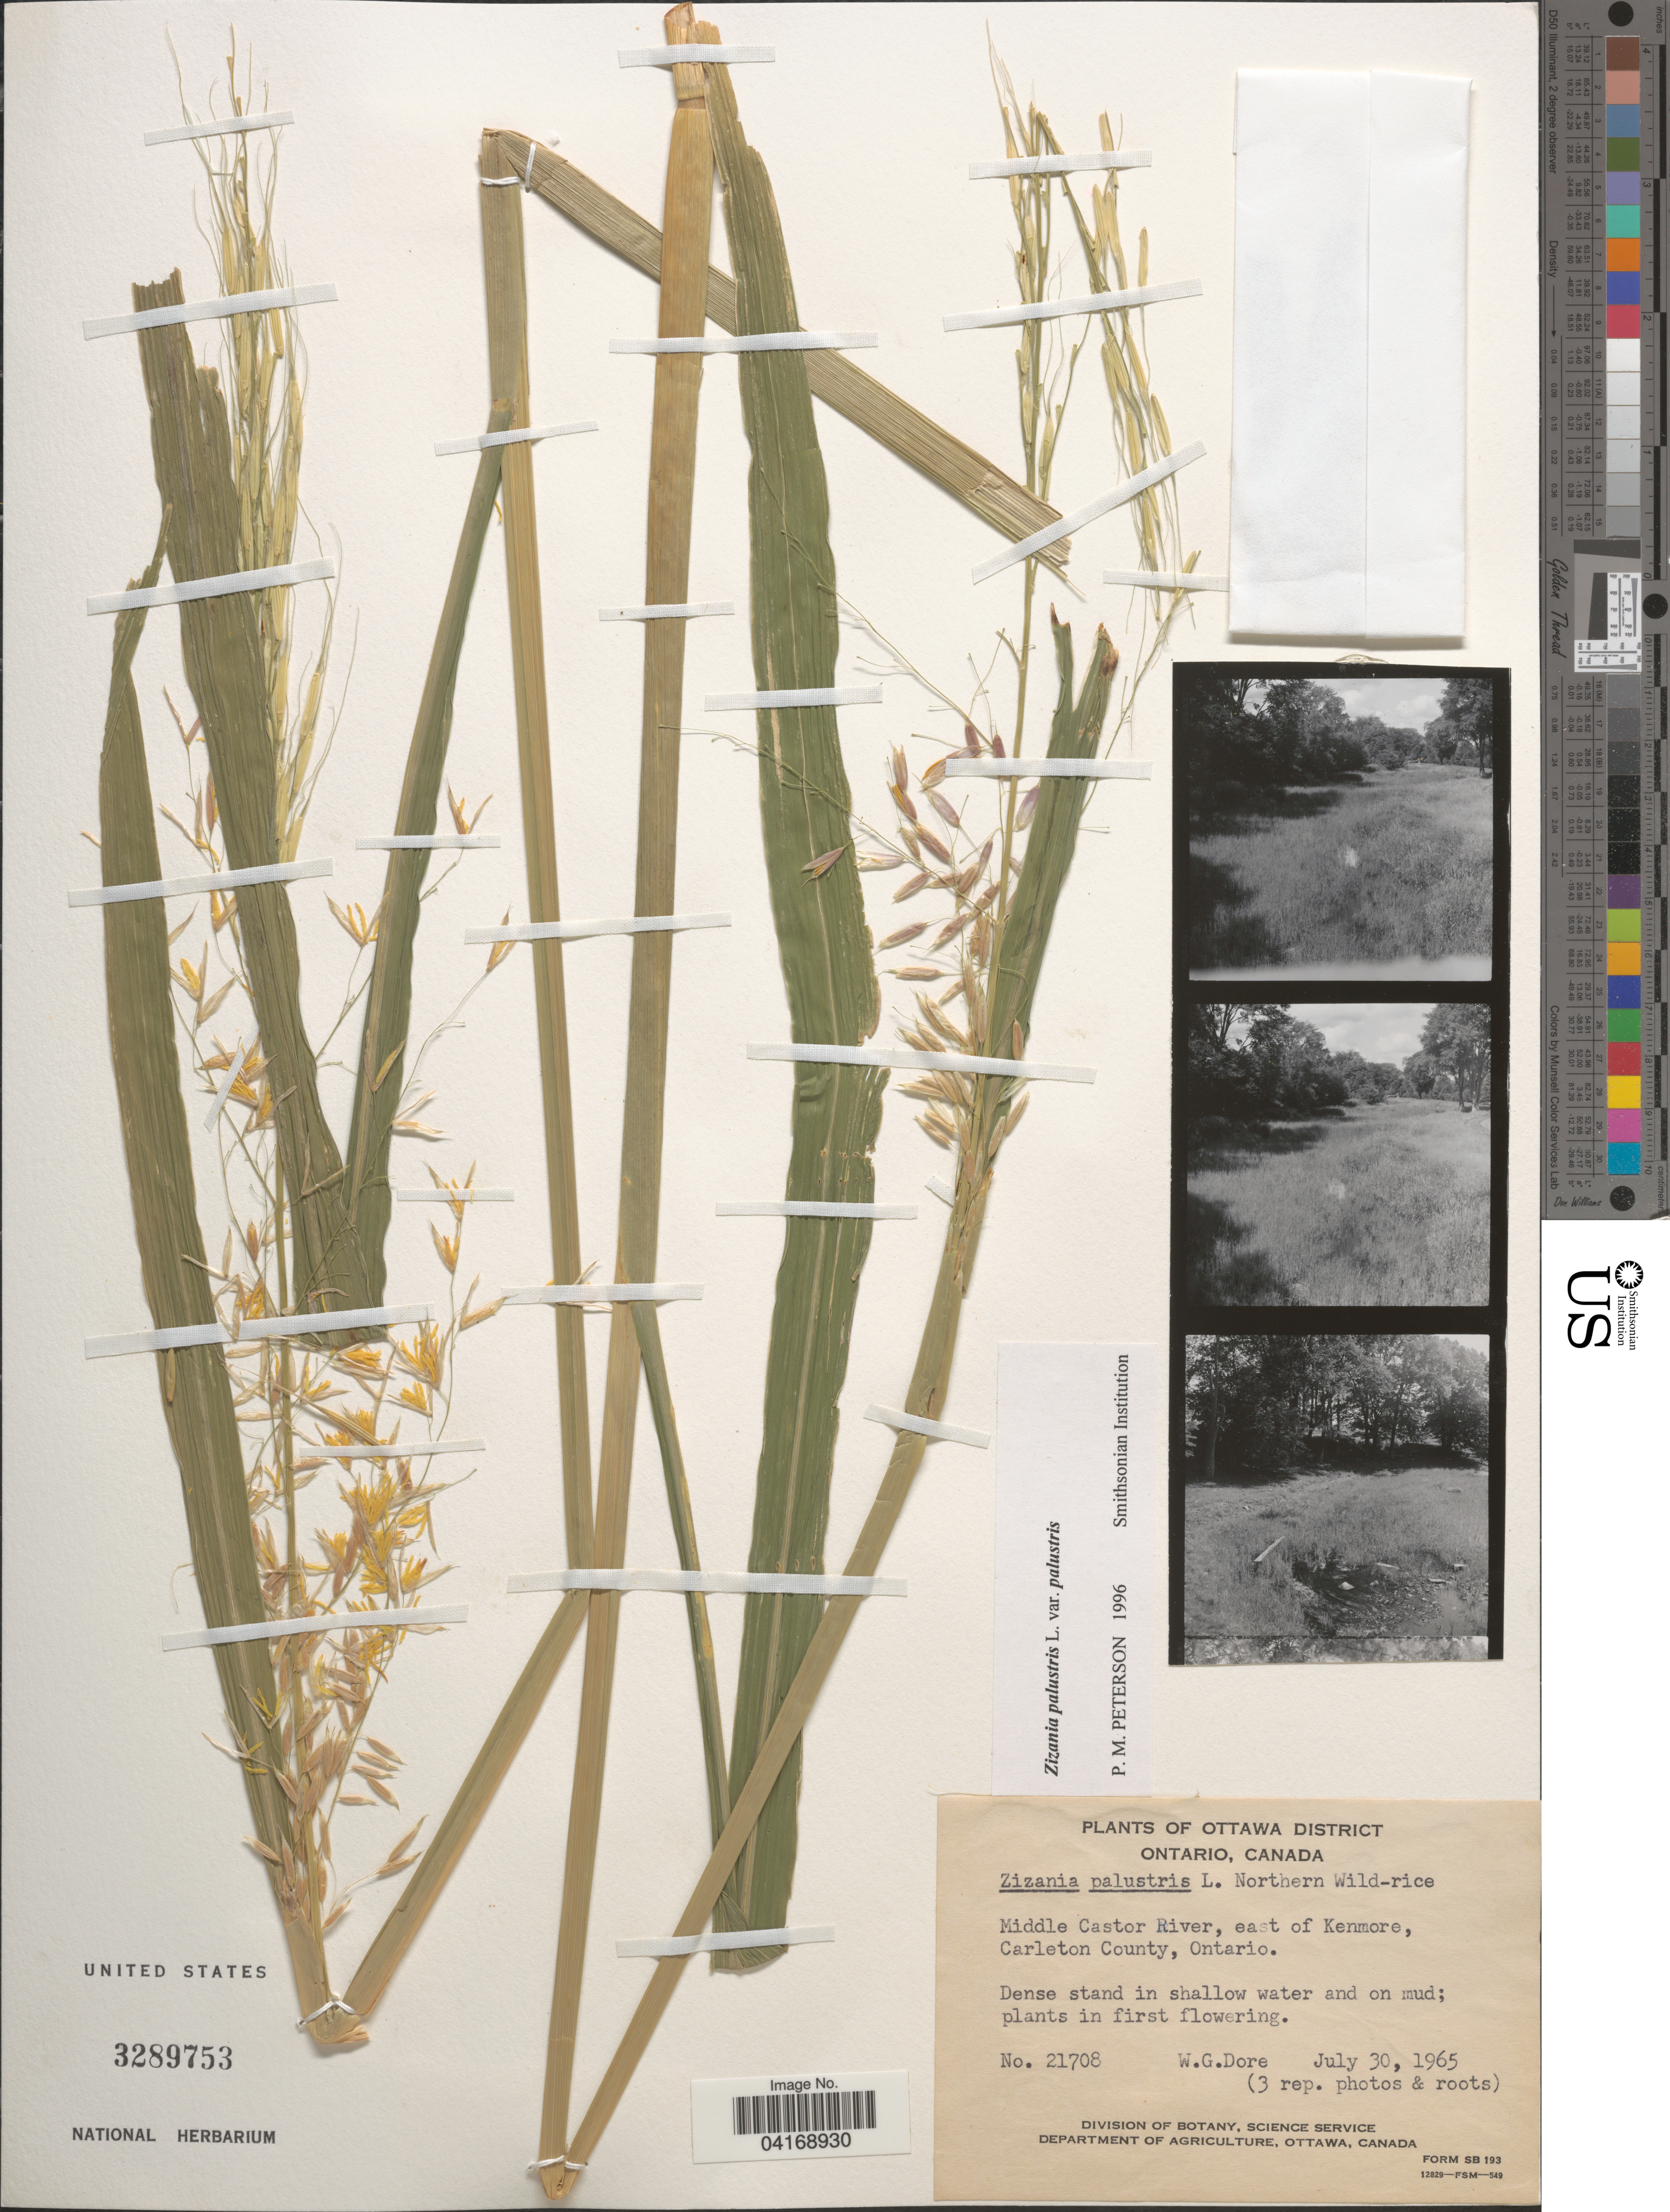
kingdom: Plantae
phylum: Tracheophyta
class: Liliopsida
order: Poales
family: Poaceae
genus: Zizania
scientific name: Zizania palustris var. palustris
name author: L.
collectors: W. Dore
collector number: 21708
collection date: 1965-07-30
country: Canada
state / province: Ontario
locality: Ottawa District. Middle Castor River, east of Kenmore, Carleton County.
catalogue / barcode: US 3289753